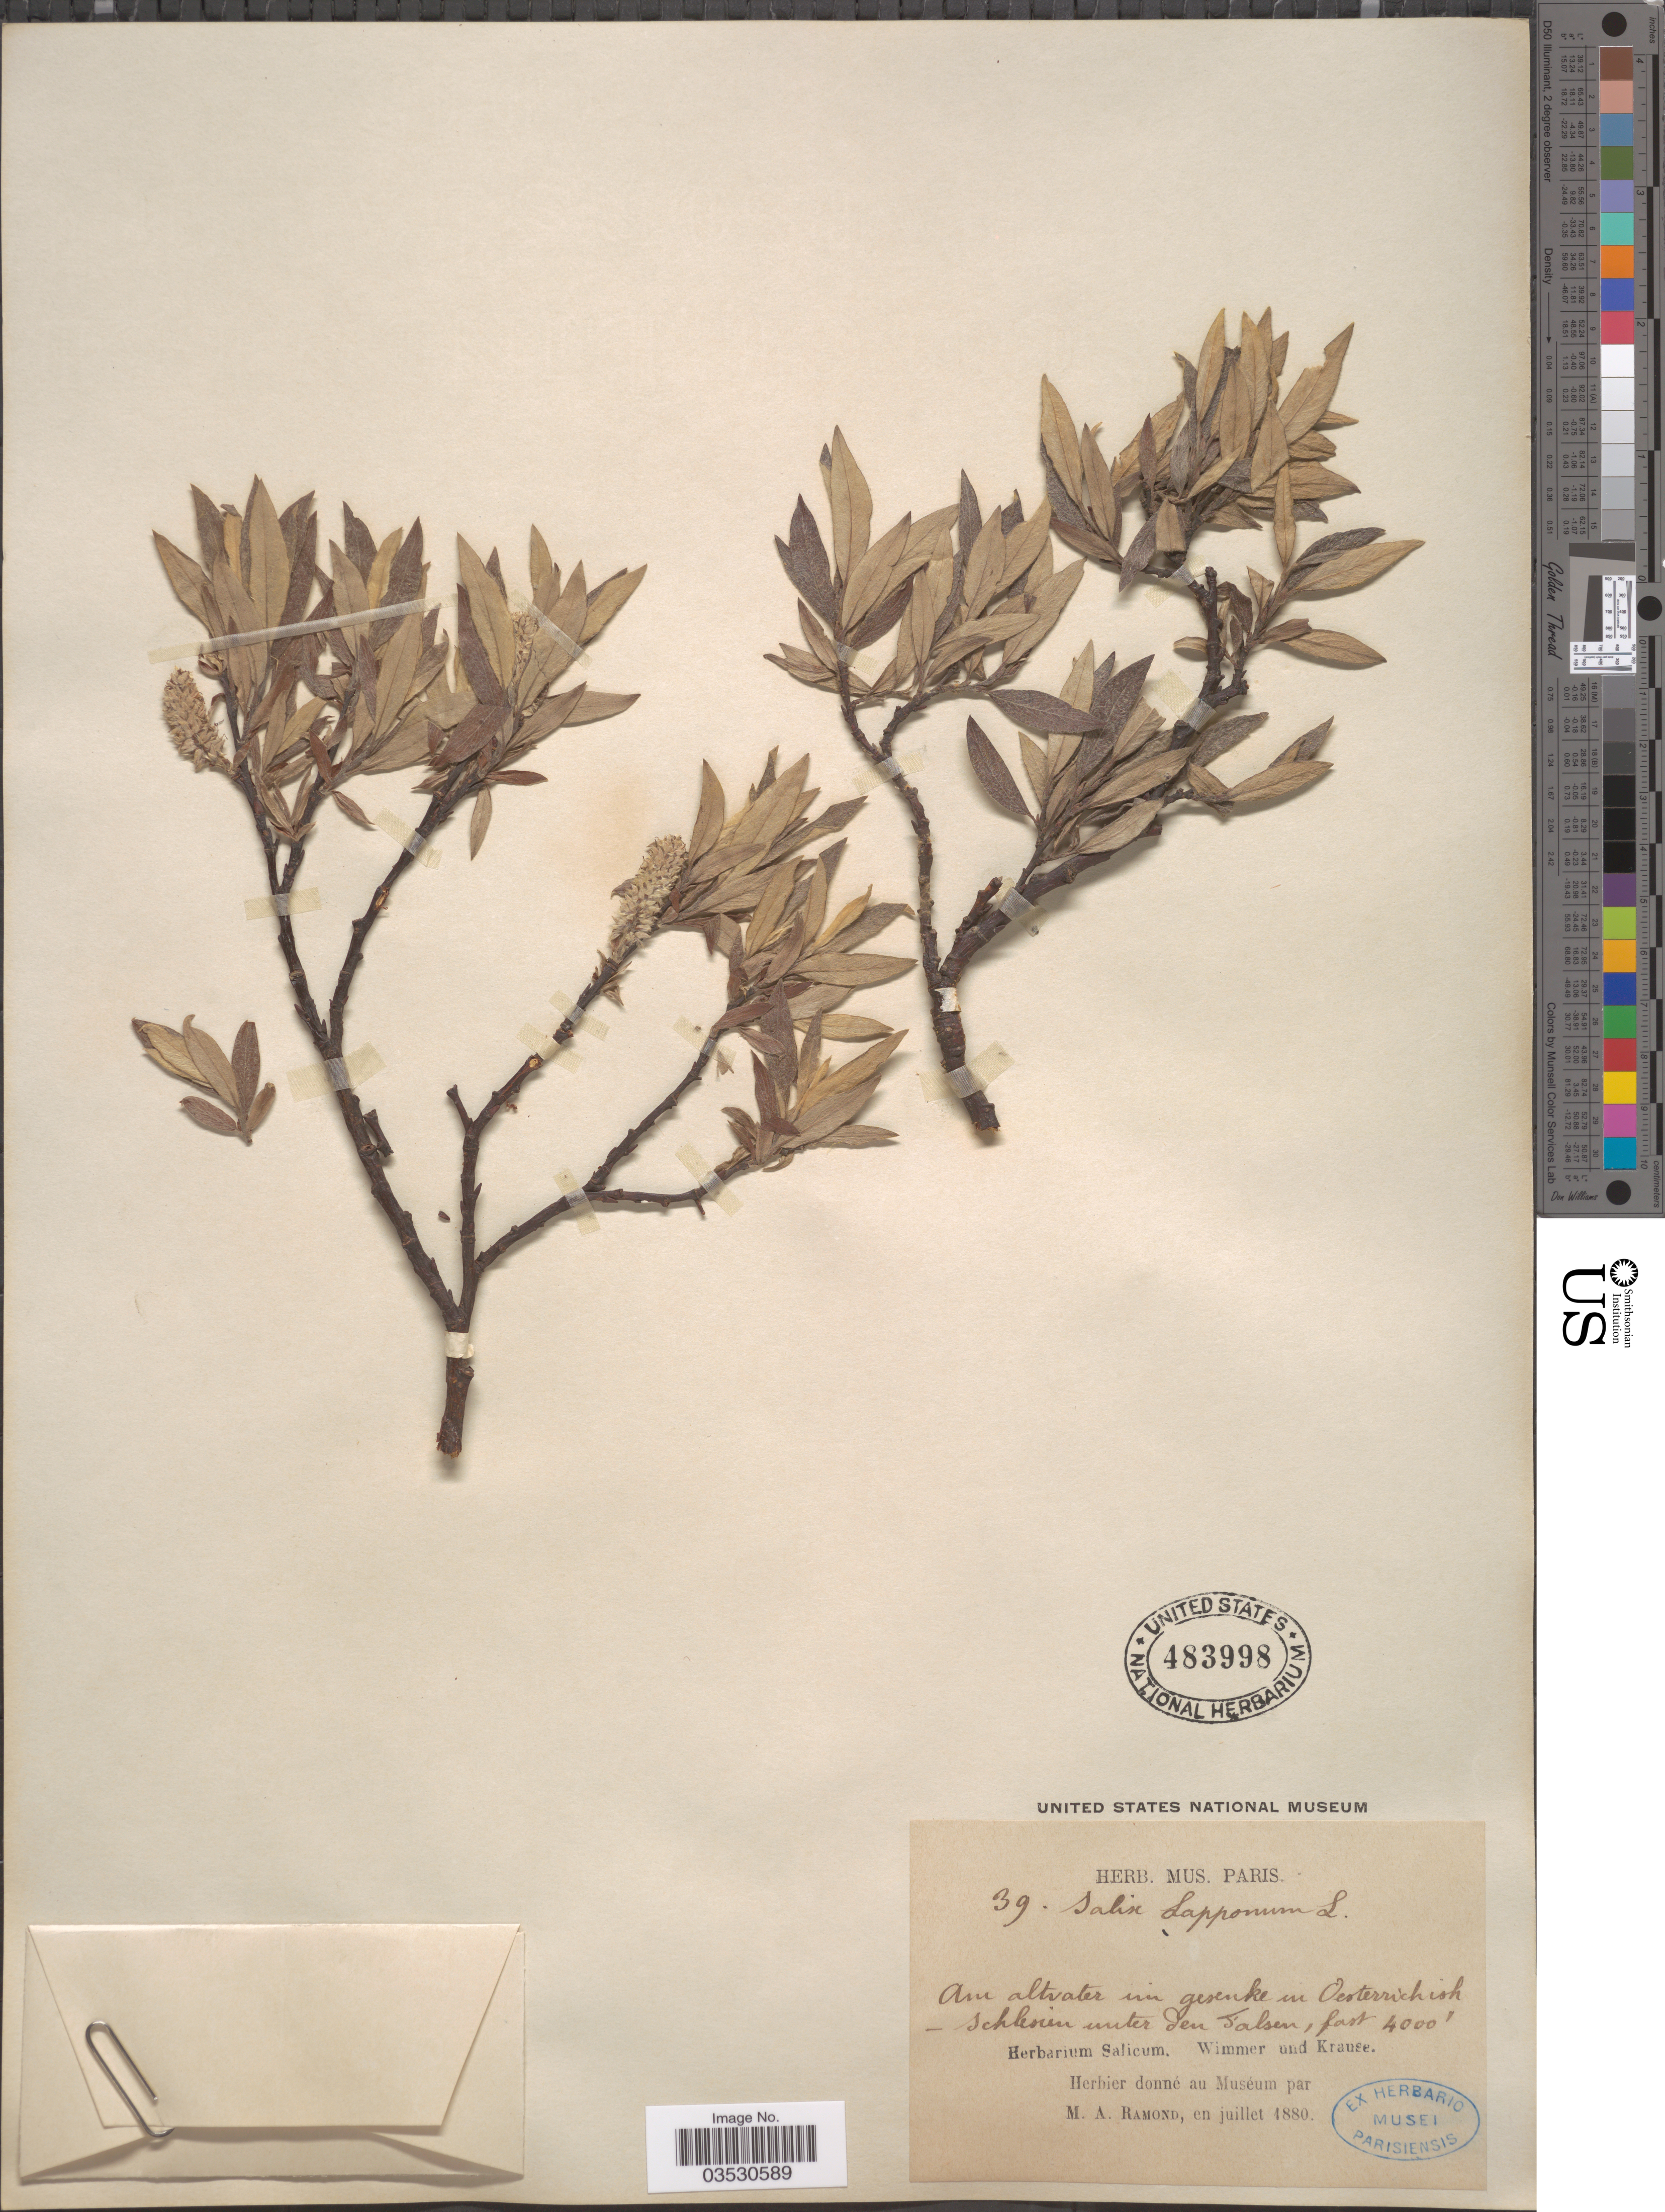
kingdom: Plantae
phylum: Tracheophyta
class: Magnoliopsida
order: Malpighiales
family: Salicaceae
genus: Salix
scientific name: Salix lapponum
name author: L.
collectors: Wimmer & -- Krause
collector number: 39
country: Poland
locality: Am altvater im gesenke in Oestereichish - schlesien unter den Falsen.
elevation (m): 1219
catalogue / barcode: US 483998